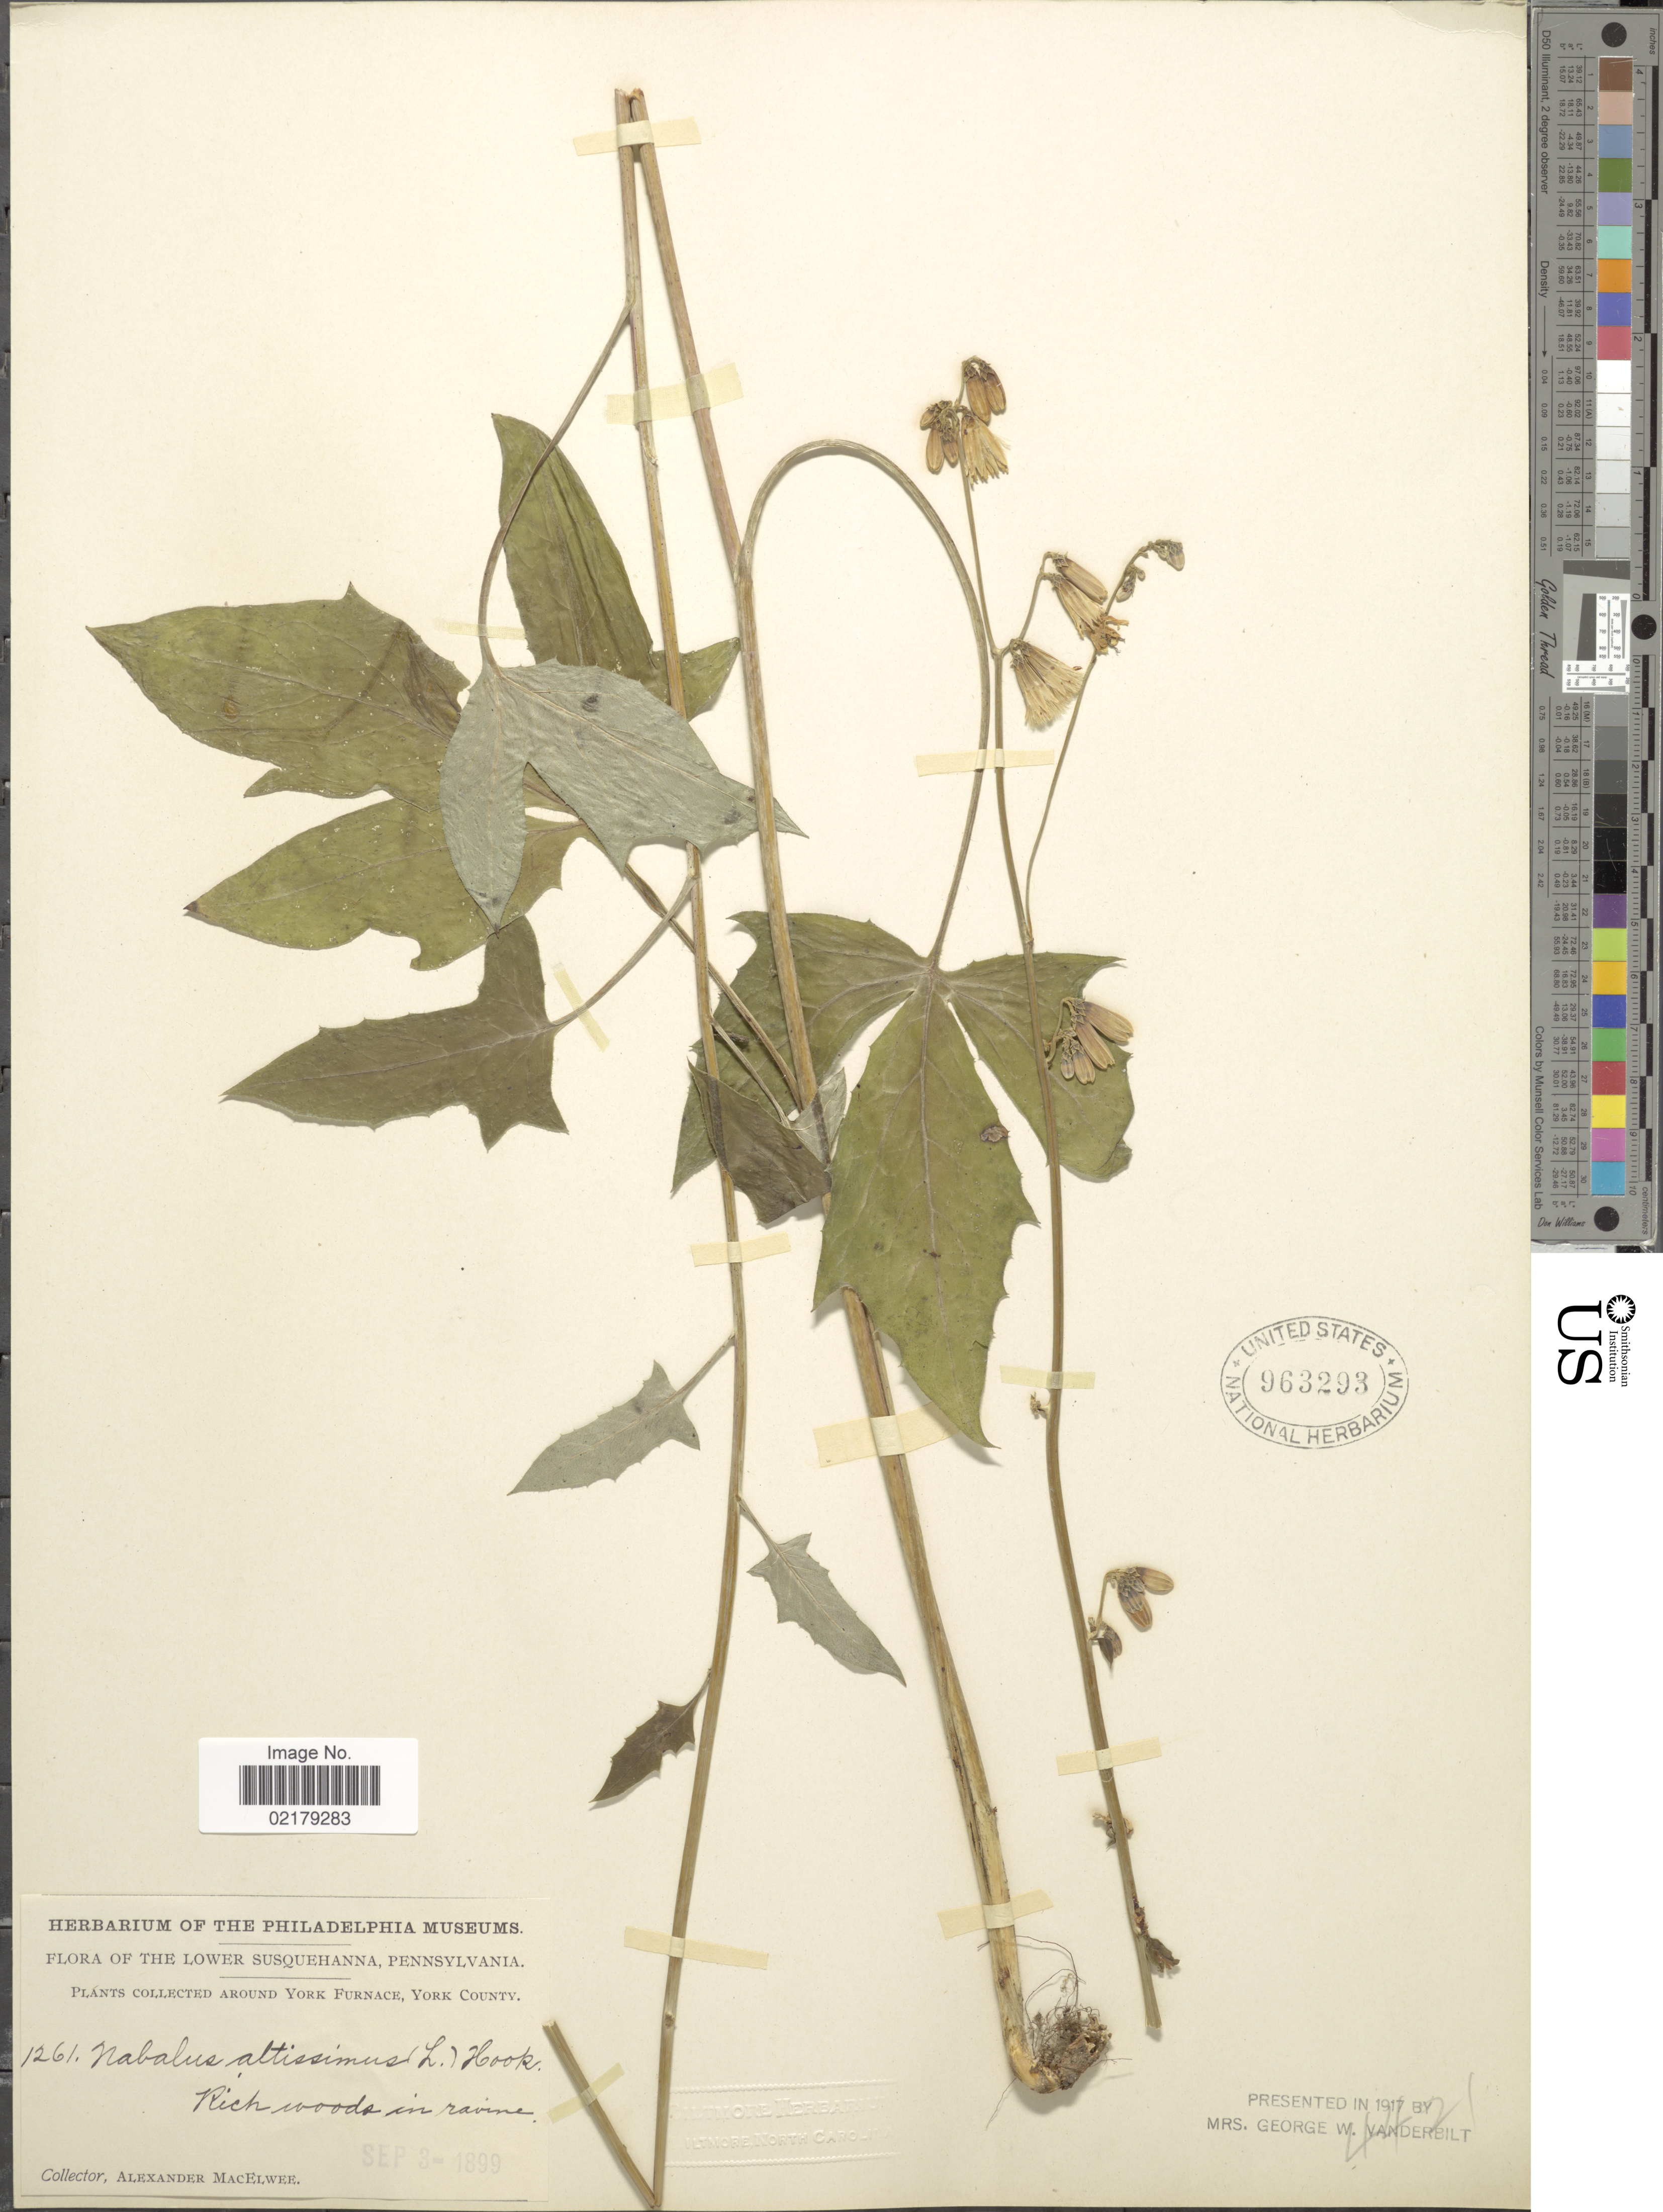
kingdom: Plantae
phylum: Tracheophyta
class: Magnoliopsida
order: Asterales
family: Asteraceae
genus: Nabalus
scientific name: Nabalus trifoliolatus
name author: Cass.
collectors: A. MacElwee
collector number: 1261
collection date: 1899-09-03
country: United States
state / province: Pennsylvania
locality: Lower Susquehanna, Around York Furnace, York County, Rich woods in ravine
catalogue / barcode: US 963293